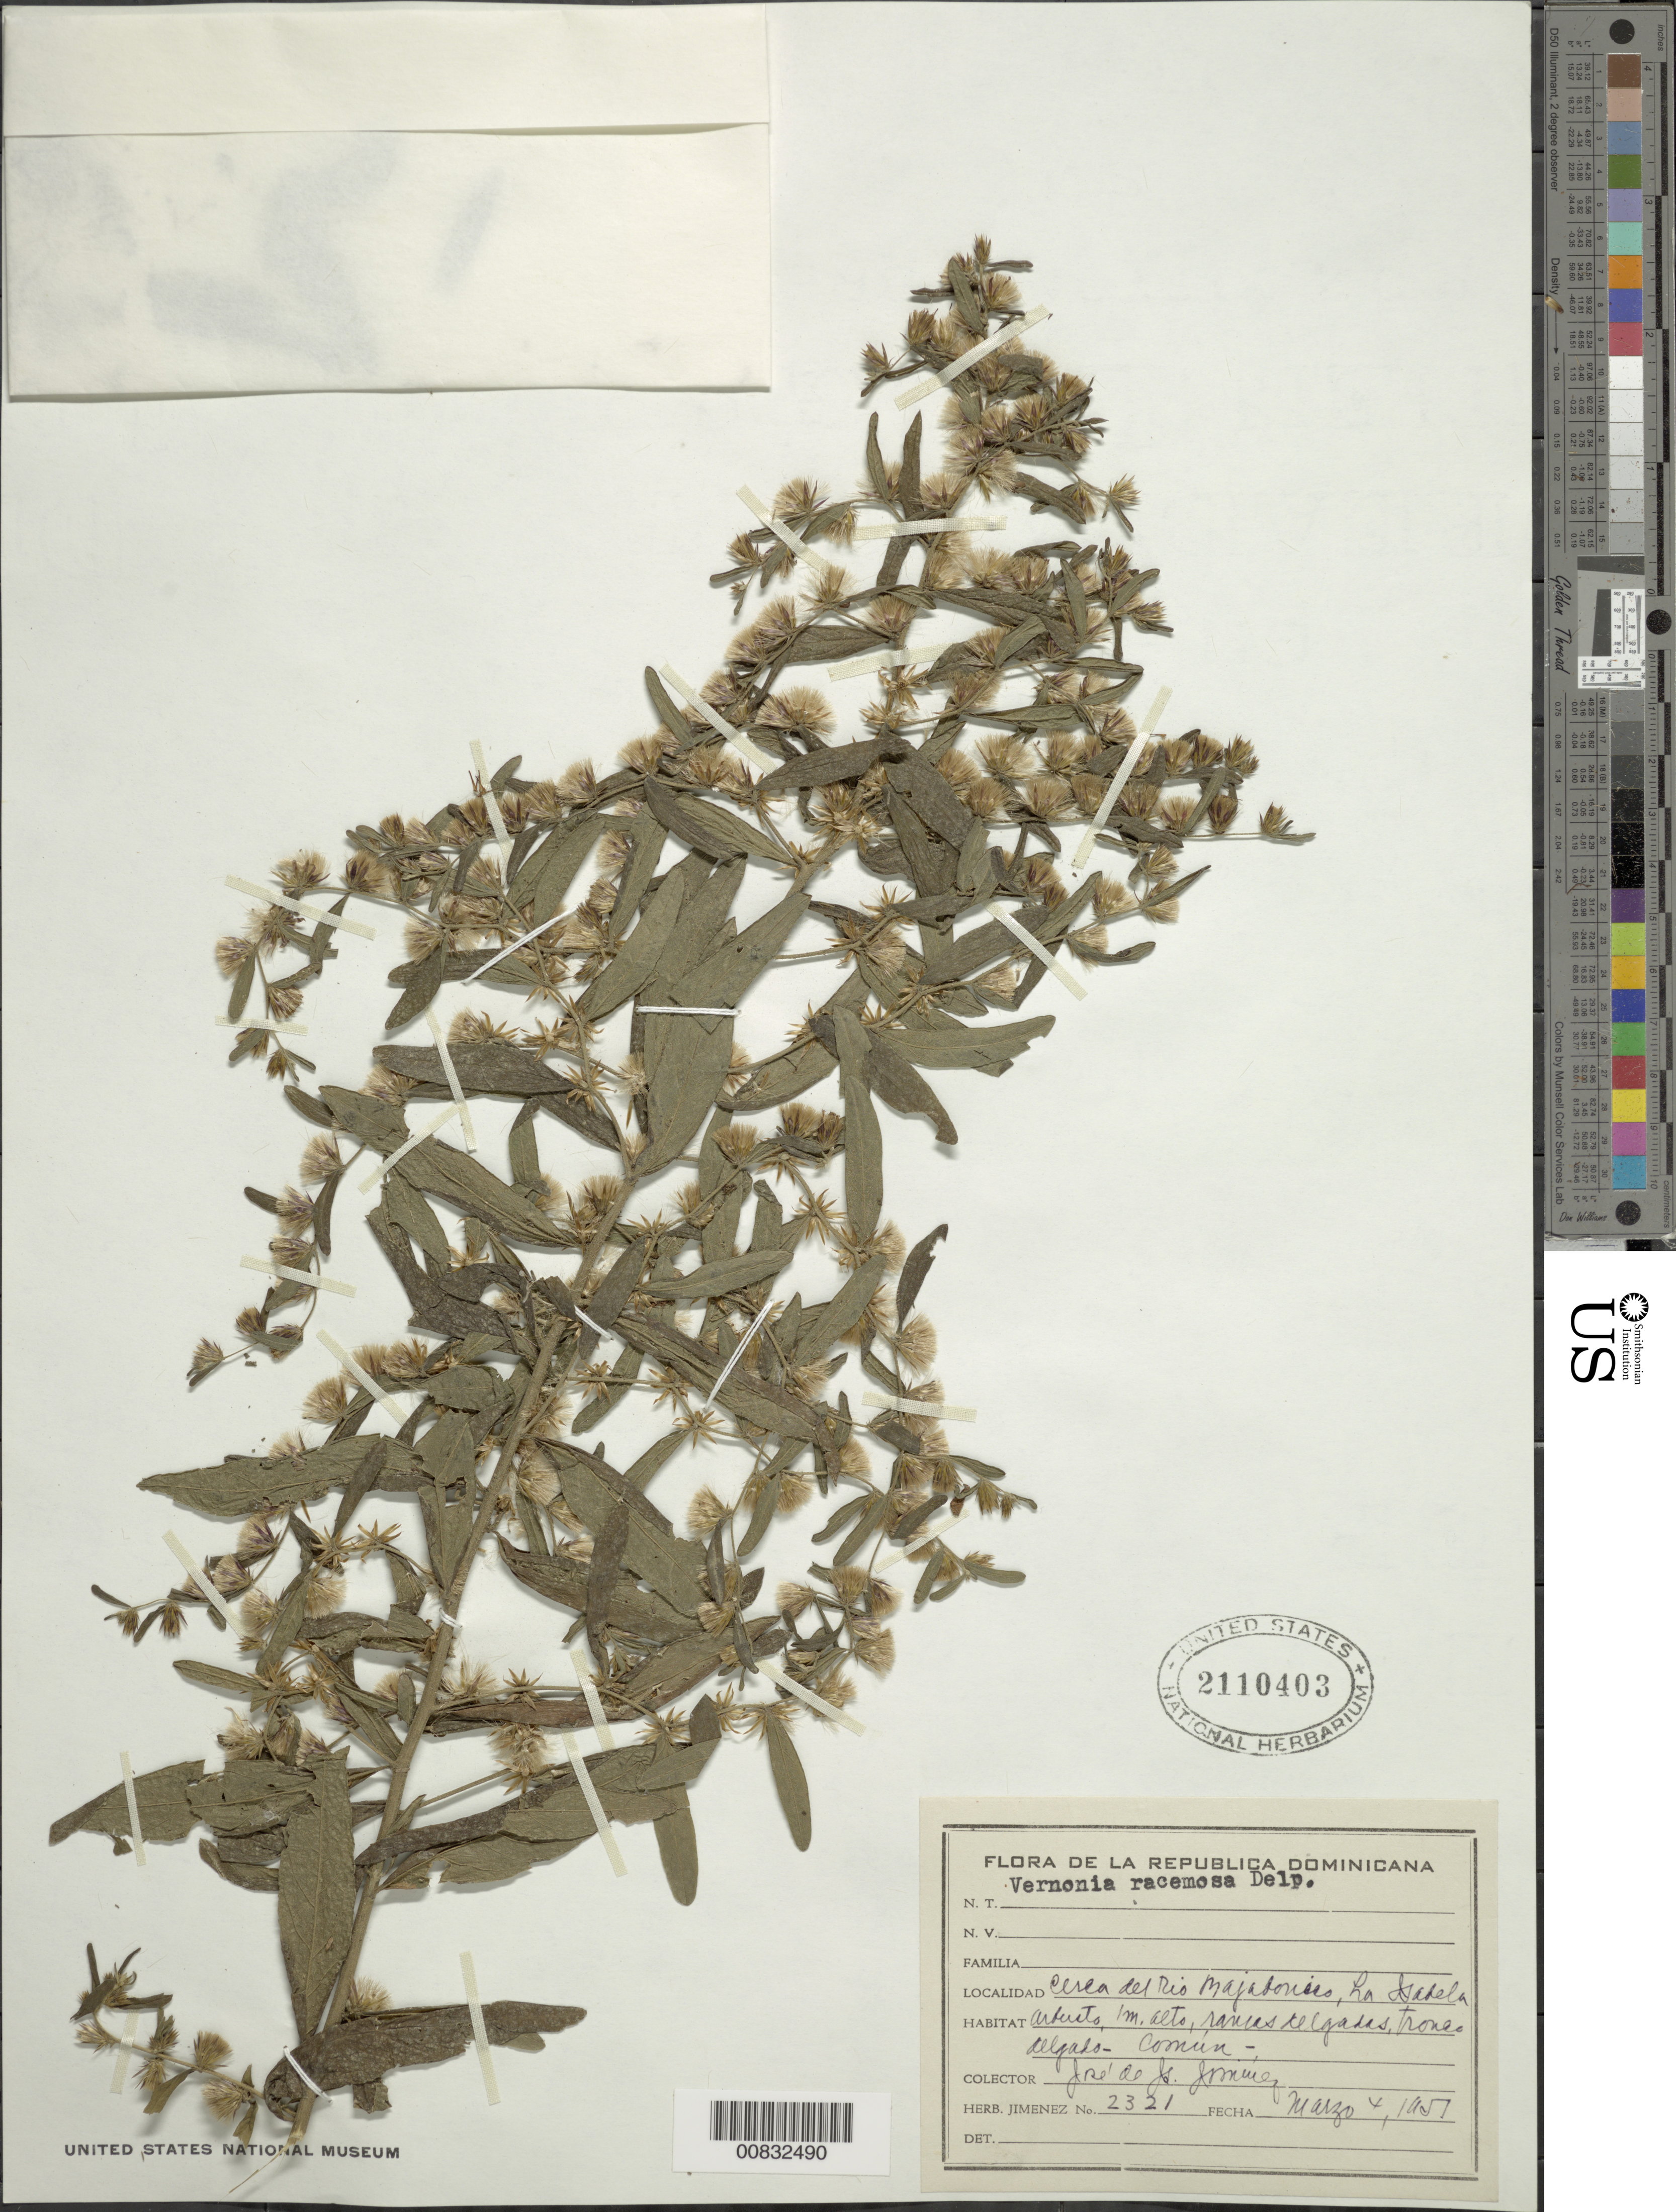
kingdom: Plantae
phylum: Tracheophyta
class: Magnoliopsida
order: Asterales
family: Asteraceae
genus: Lepidaploa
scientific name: Lepidaploa sericea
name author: (Rich.) H. Rob.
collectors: J. J. Jiménez Almonte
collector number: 2321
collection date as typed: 04 Mar 1951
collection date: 1951-03-04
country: Dominican Republic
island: Hispaniola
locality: Cerca del Rio Majabouiro, La Isabela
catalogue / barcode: US 2110403